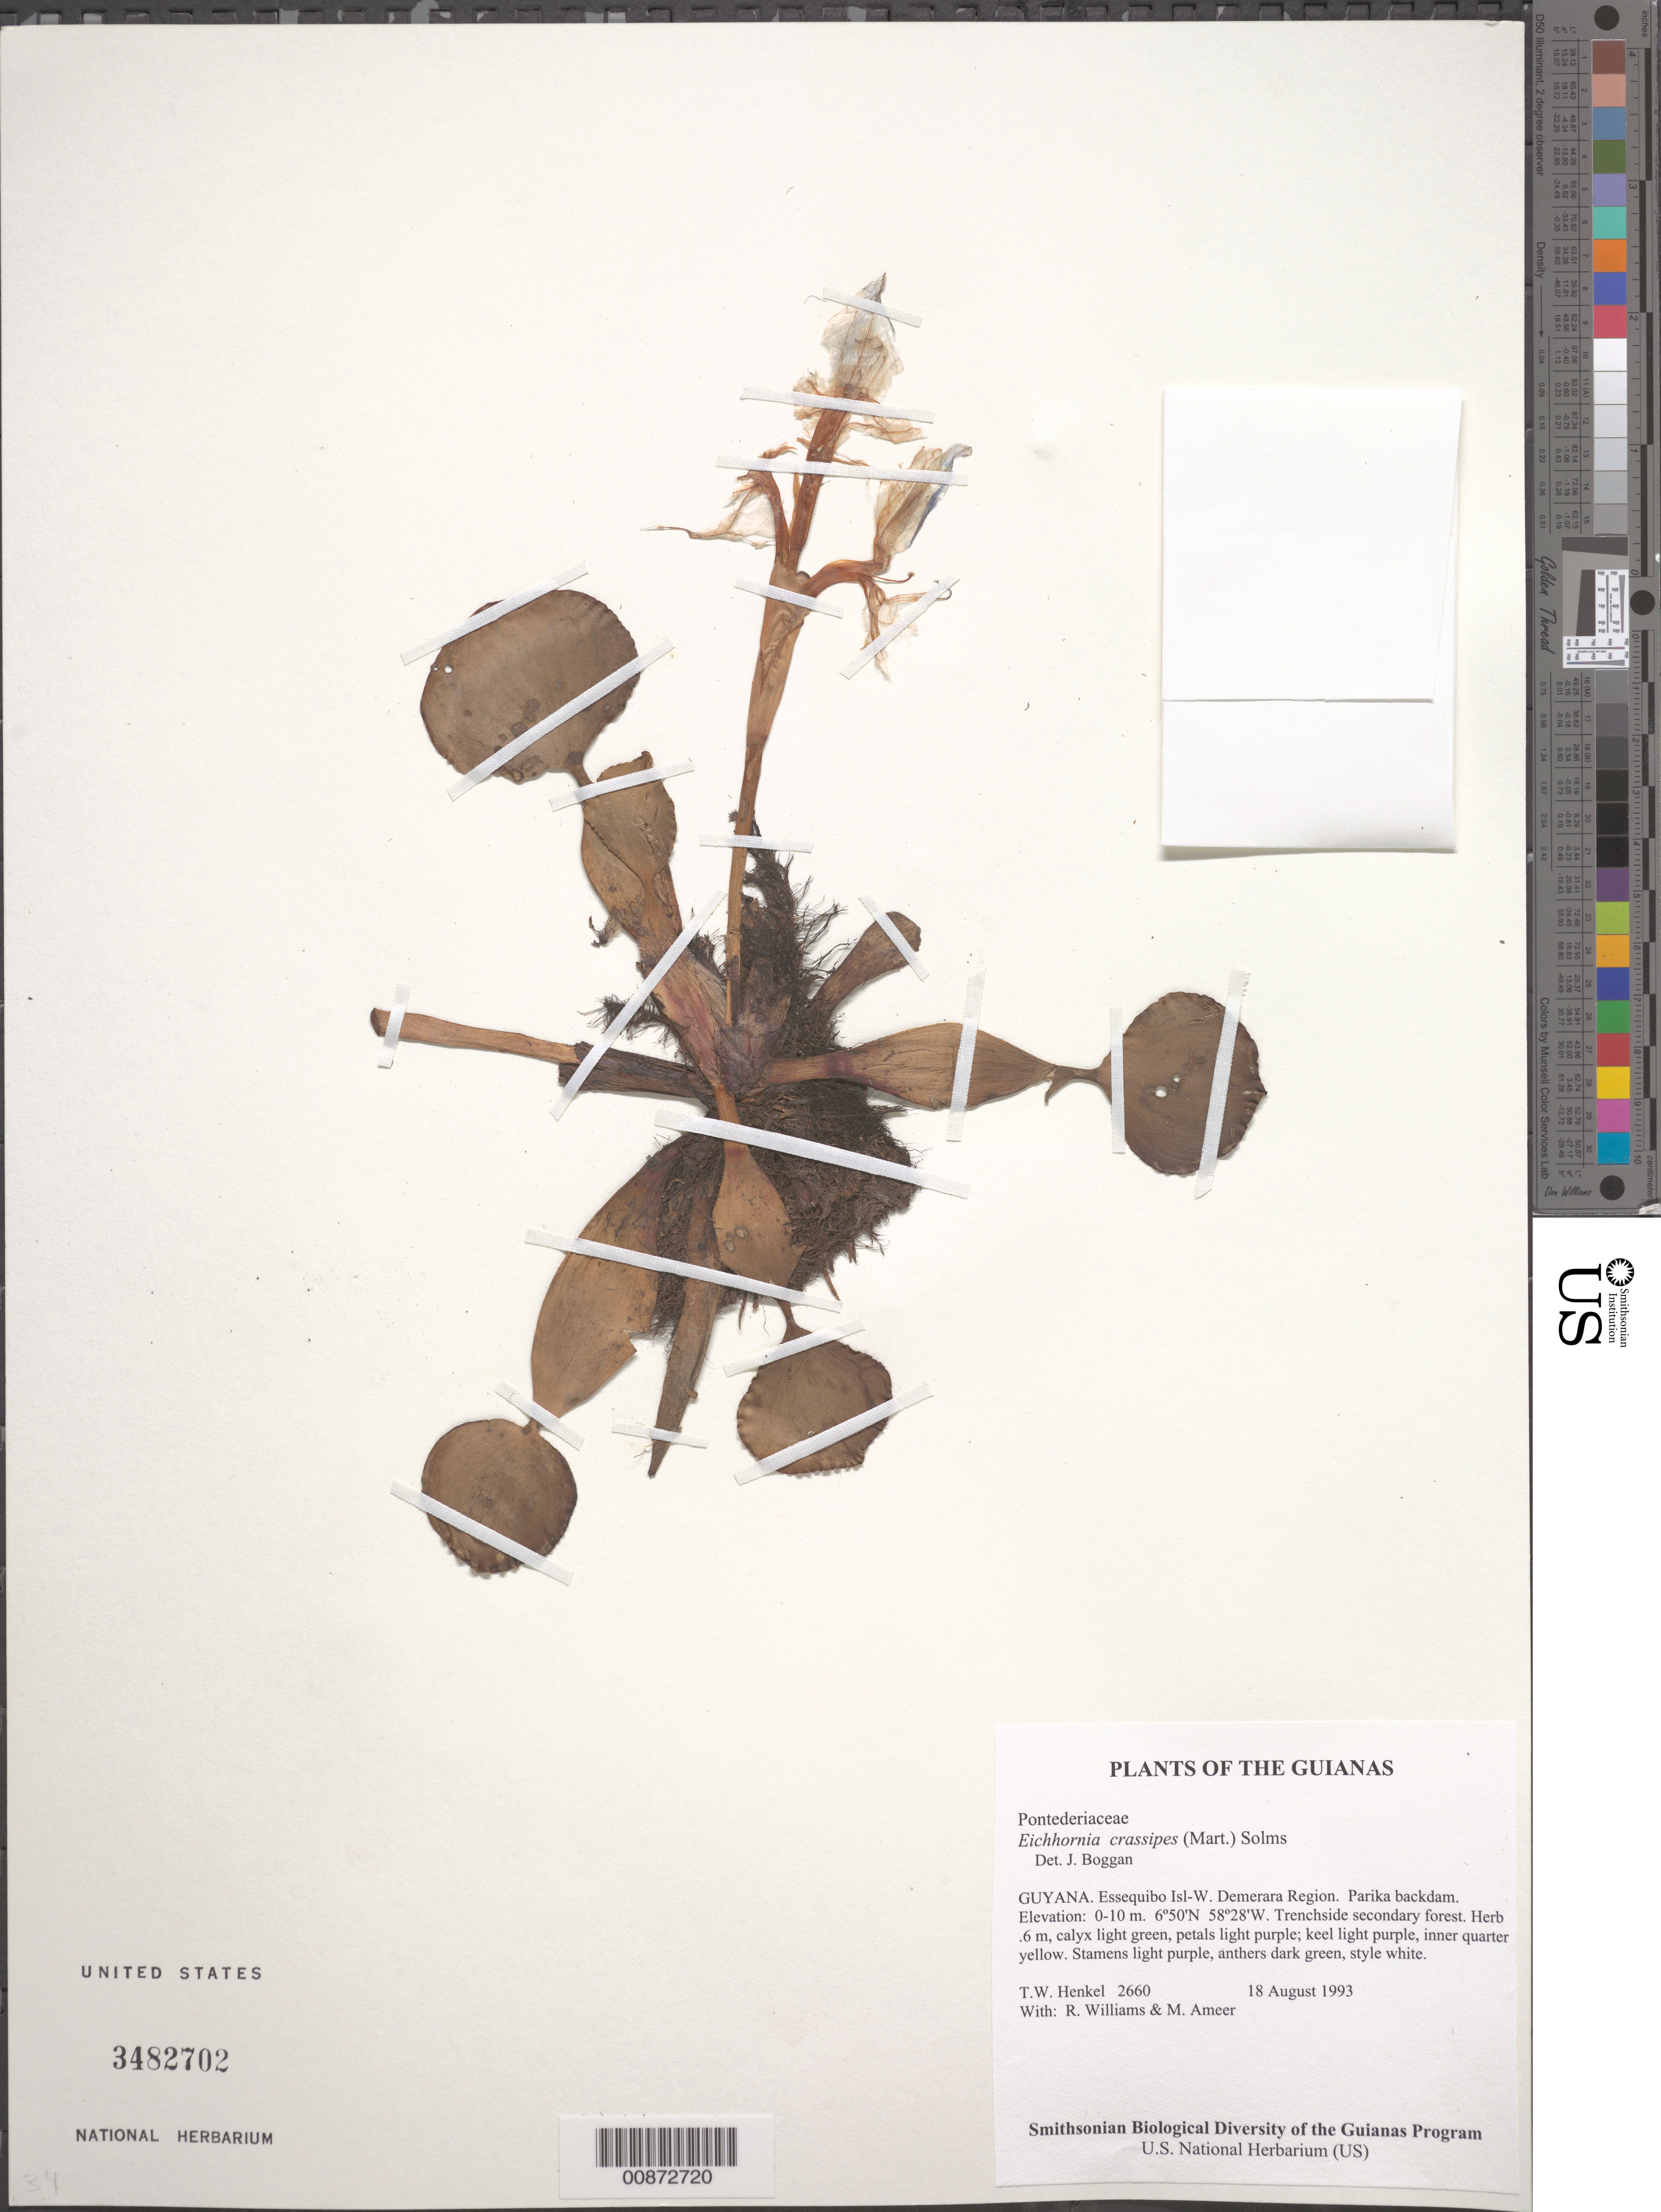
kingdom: Plantae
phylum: Tracheophyta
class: Liliopsida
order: Commelinales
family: Pontederiaceae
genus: Eichhornia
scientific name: Eichhornia crassipes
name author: (Mart.) Solms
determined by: Boggan, J. K., (US), NMNH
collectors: T. Henkel, R. Williams & M. Ameer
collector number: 2660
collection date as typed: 18 August 1993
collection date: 1993-08-18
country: Guyana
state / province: Essequibo Isl-W. Demerara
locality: Parika backdam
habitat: Trenchside secondary forest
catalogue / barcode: US 3482702